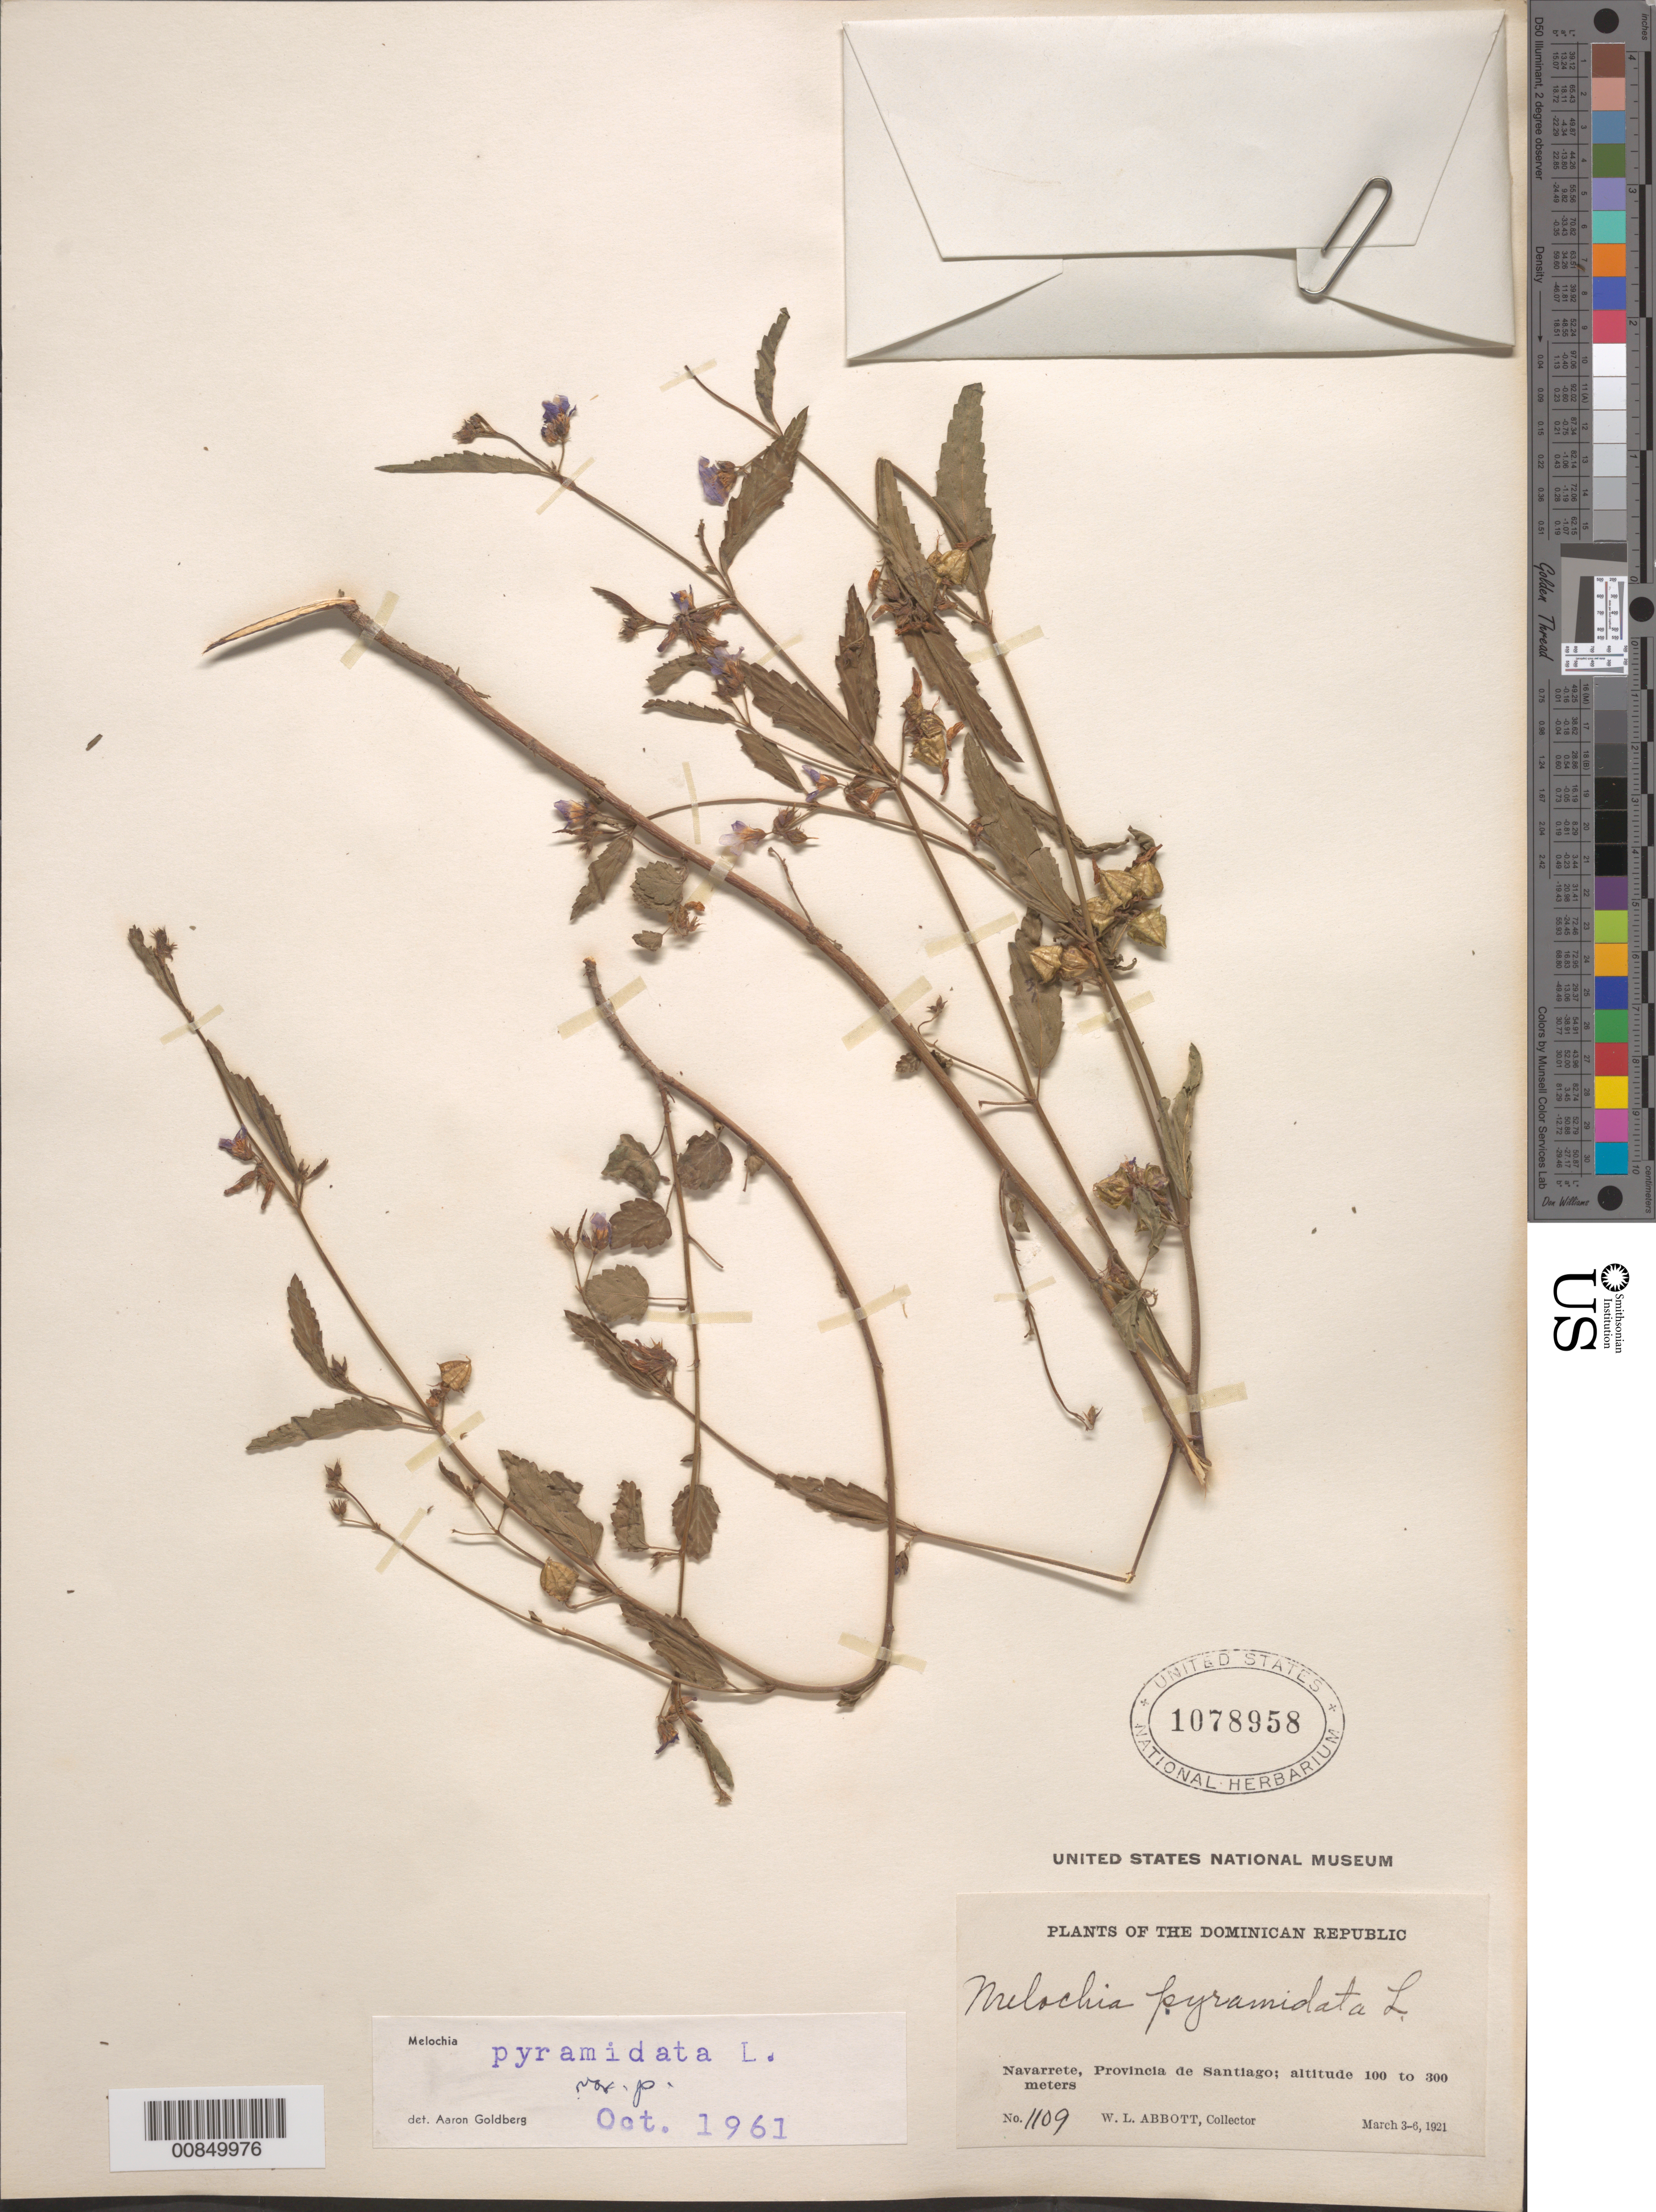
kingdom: Plantae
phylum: Tracheophyta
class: Magnoliopsida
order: Malvales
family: Malvaceae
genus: Melochia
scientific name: Melochia pyramidata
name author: L.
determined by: Goldberg, Aaron, (US), NMNH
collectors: W. L. Abbott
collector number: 1109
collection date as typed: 03 Mar 1921 to 06 Mar 1921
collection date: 1921-03-03/1921-03-06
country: Dominican Republic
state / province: Santiago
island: Hispaniola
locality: Navarrete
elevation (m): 100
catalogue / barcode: US 1078958